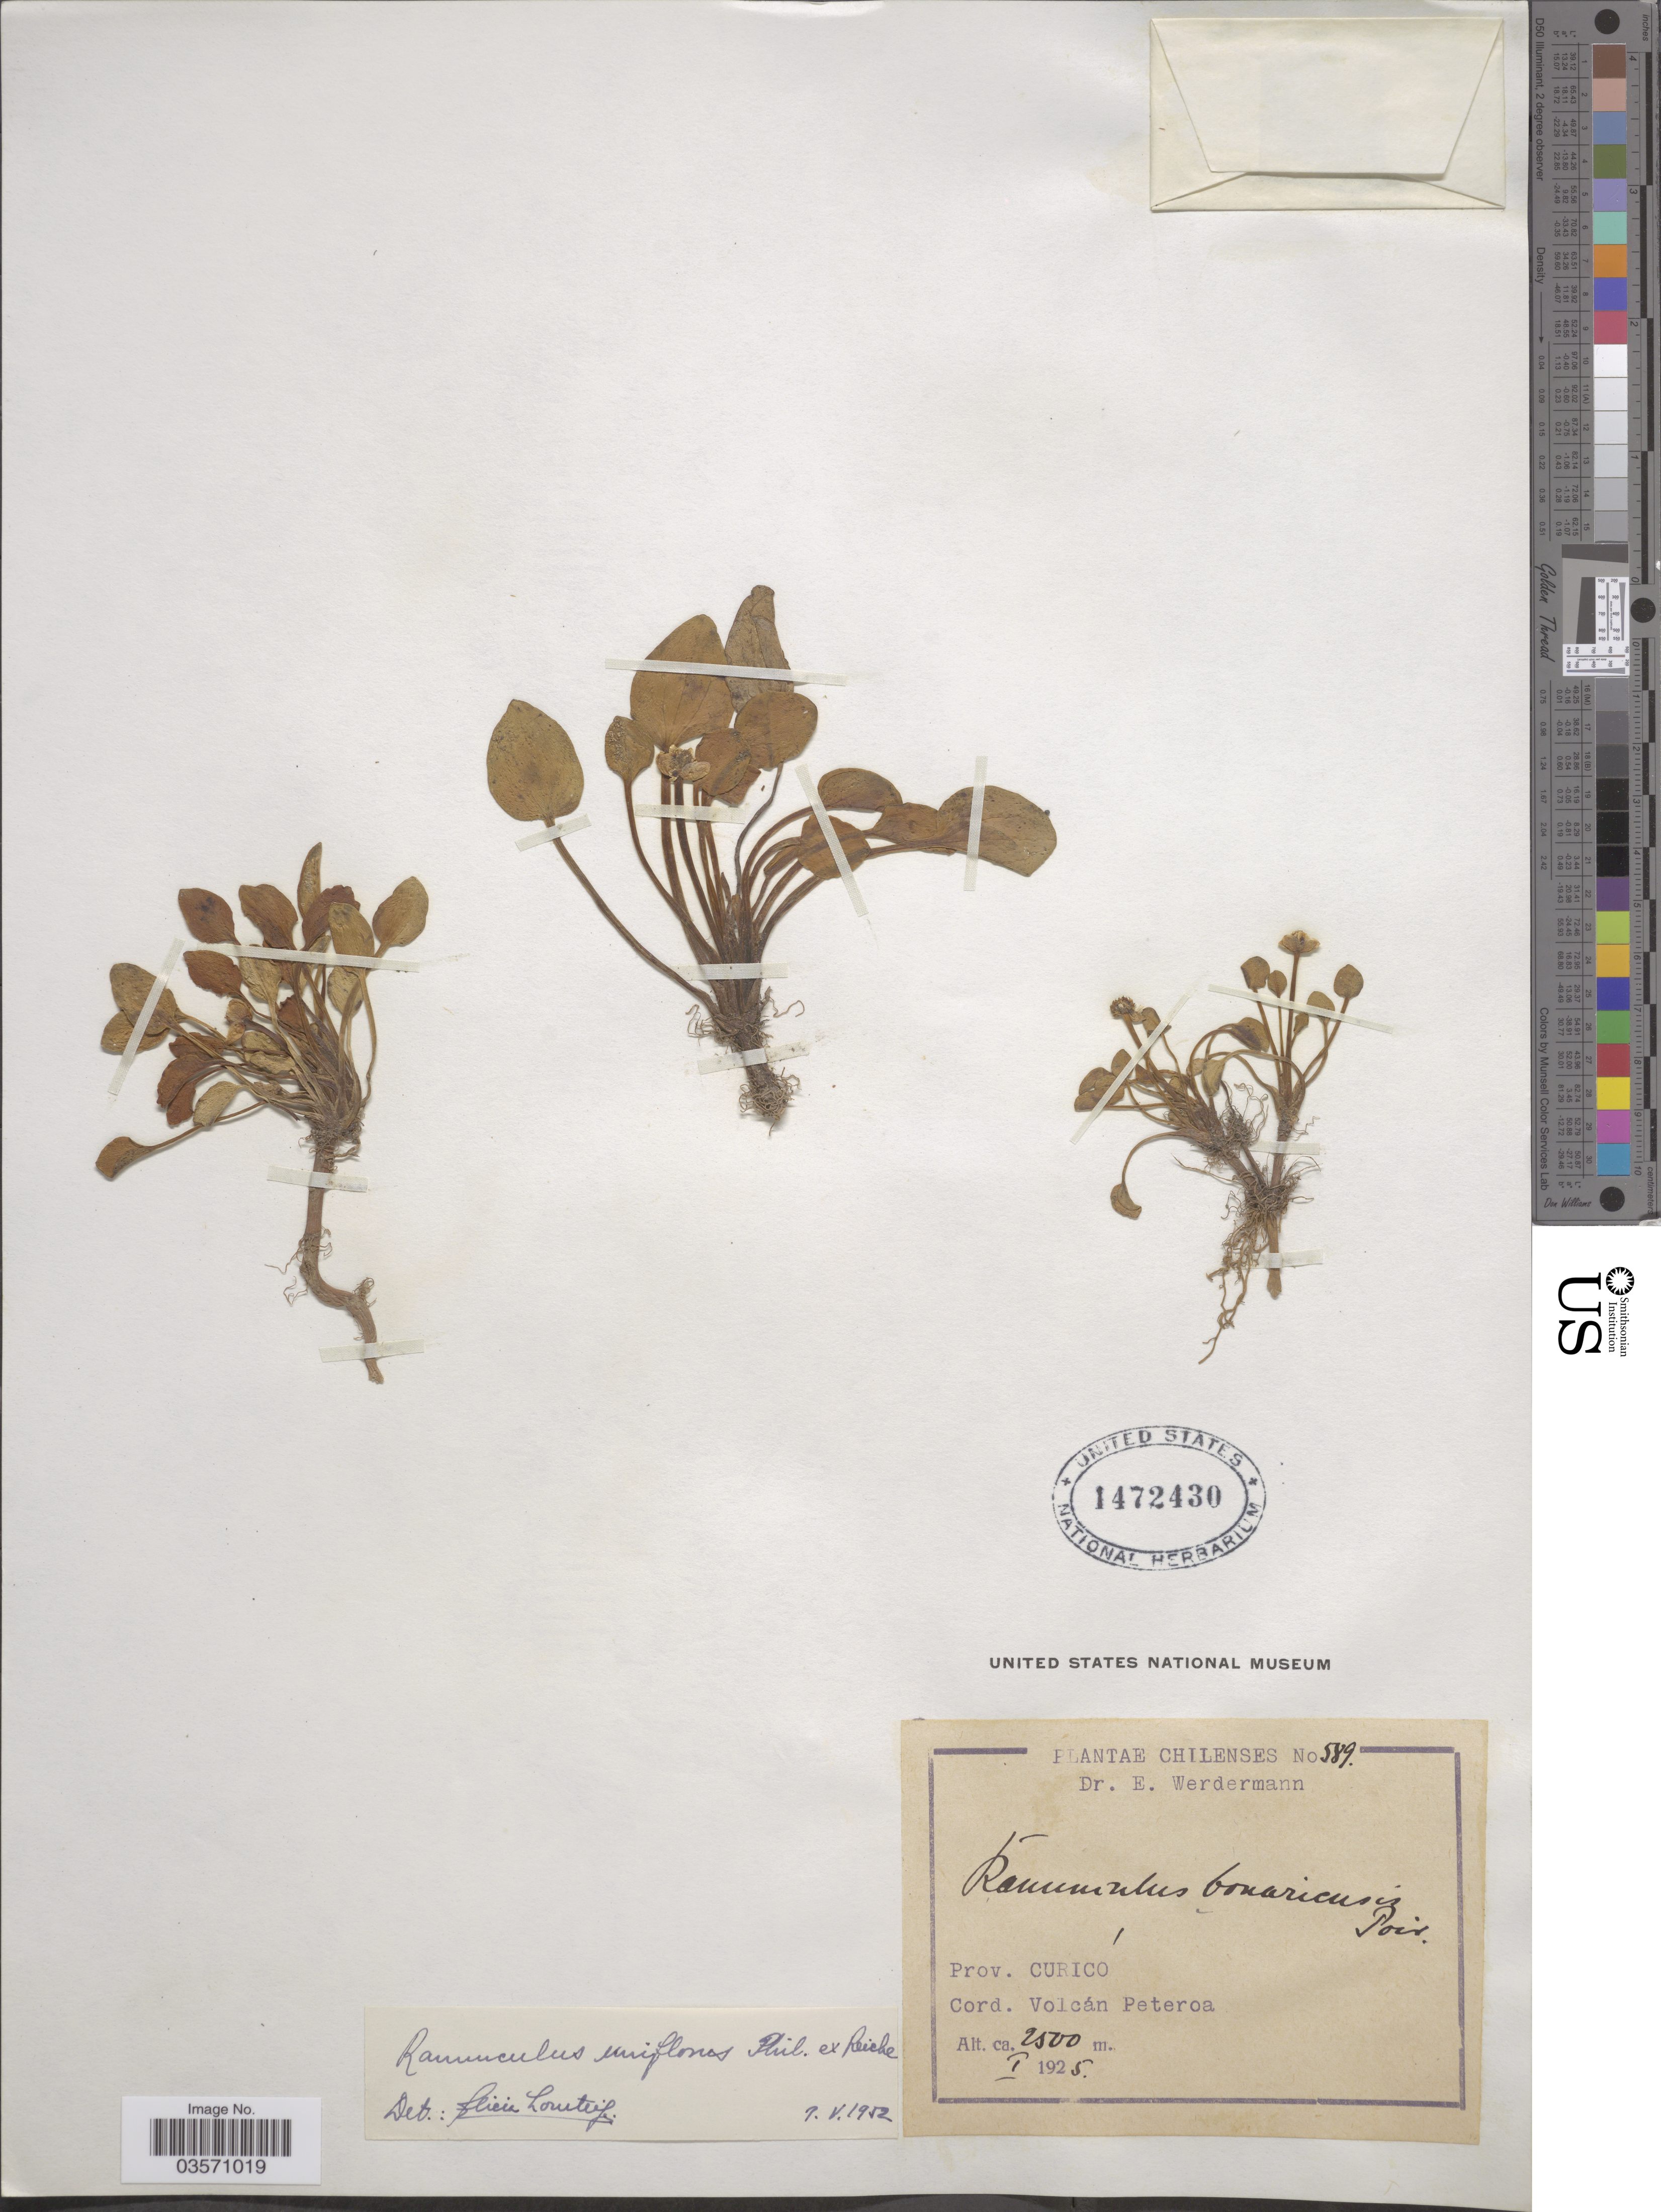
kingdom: Plantae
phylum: Tracheophyta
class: Magnoliopsida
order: Ranunculales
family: Ranunculaceae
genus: Ranunculus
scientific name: Ranunculus uniflorus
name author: Phil. ex Reiche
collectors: E. Werdermann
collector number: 589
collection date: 1925-01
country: Chile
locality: Prov. Curicó. Cord. Volcán Peteroa.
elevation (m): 2500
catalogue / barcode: US 1472430